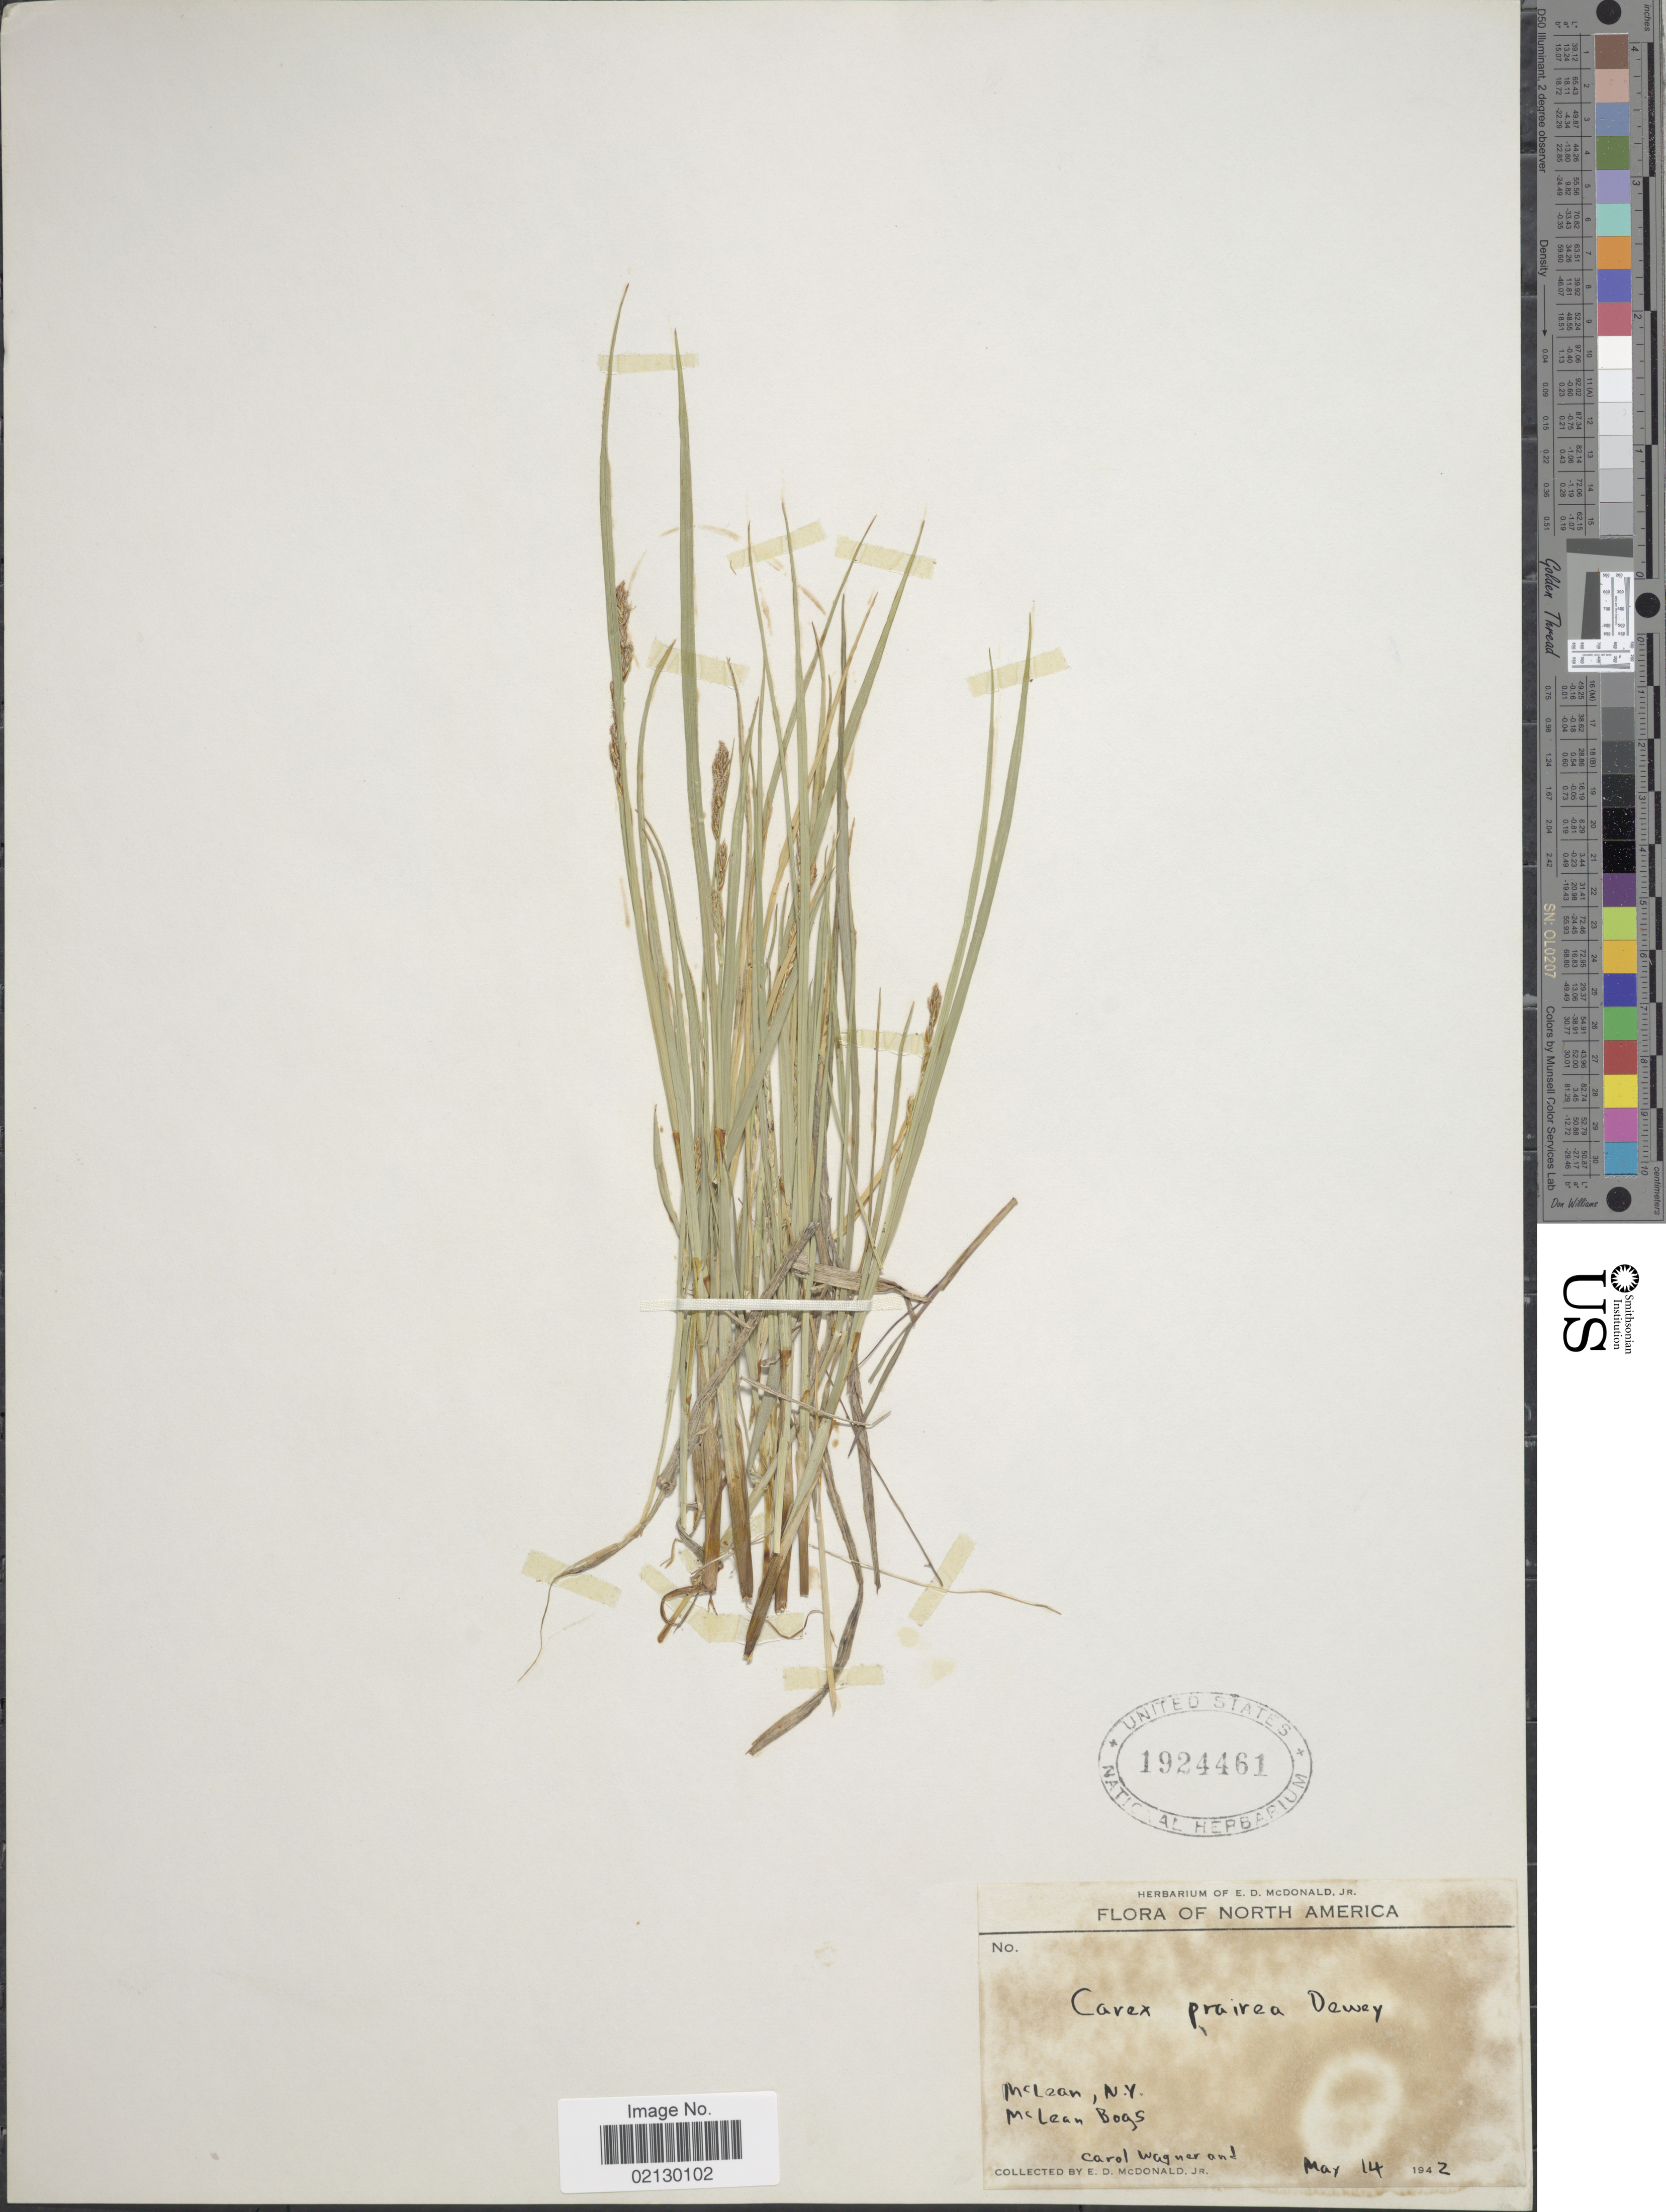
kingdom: Plantae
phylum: Tracheophyta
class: Liliopsida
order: Poales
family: Cyperaceae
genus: Carex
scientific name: Carex prairea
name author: Dewey ex Alph. Wood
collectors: C. Wagner & E. D. McDonald Jr.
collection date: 1942-05-14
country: United States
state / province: New York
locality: McLean, McLean Bogs.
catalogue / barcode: US 1924461